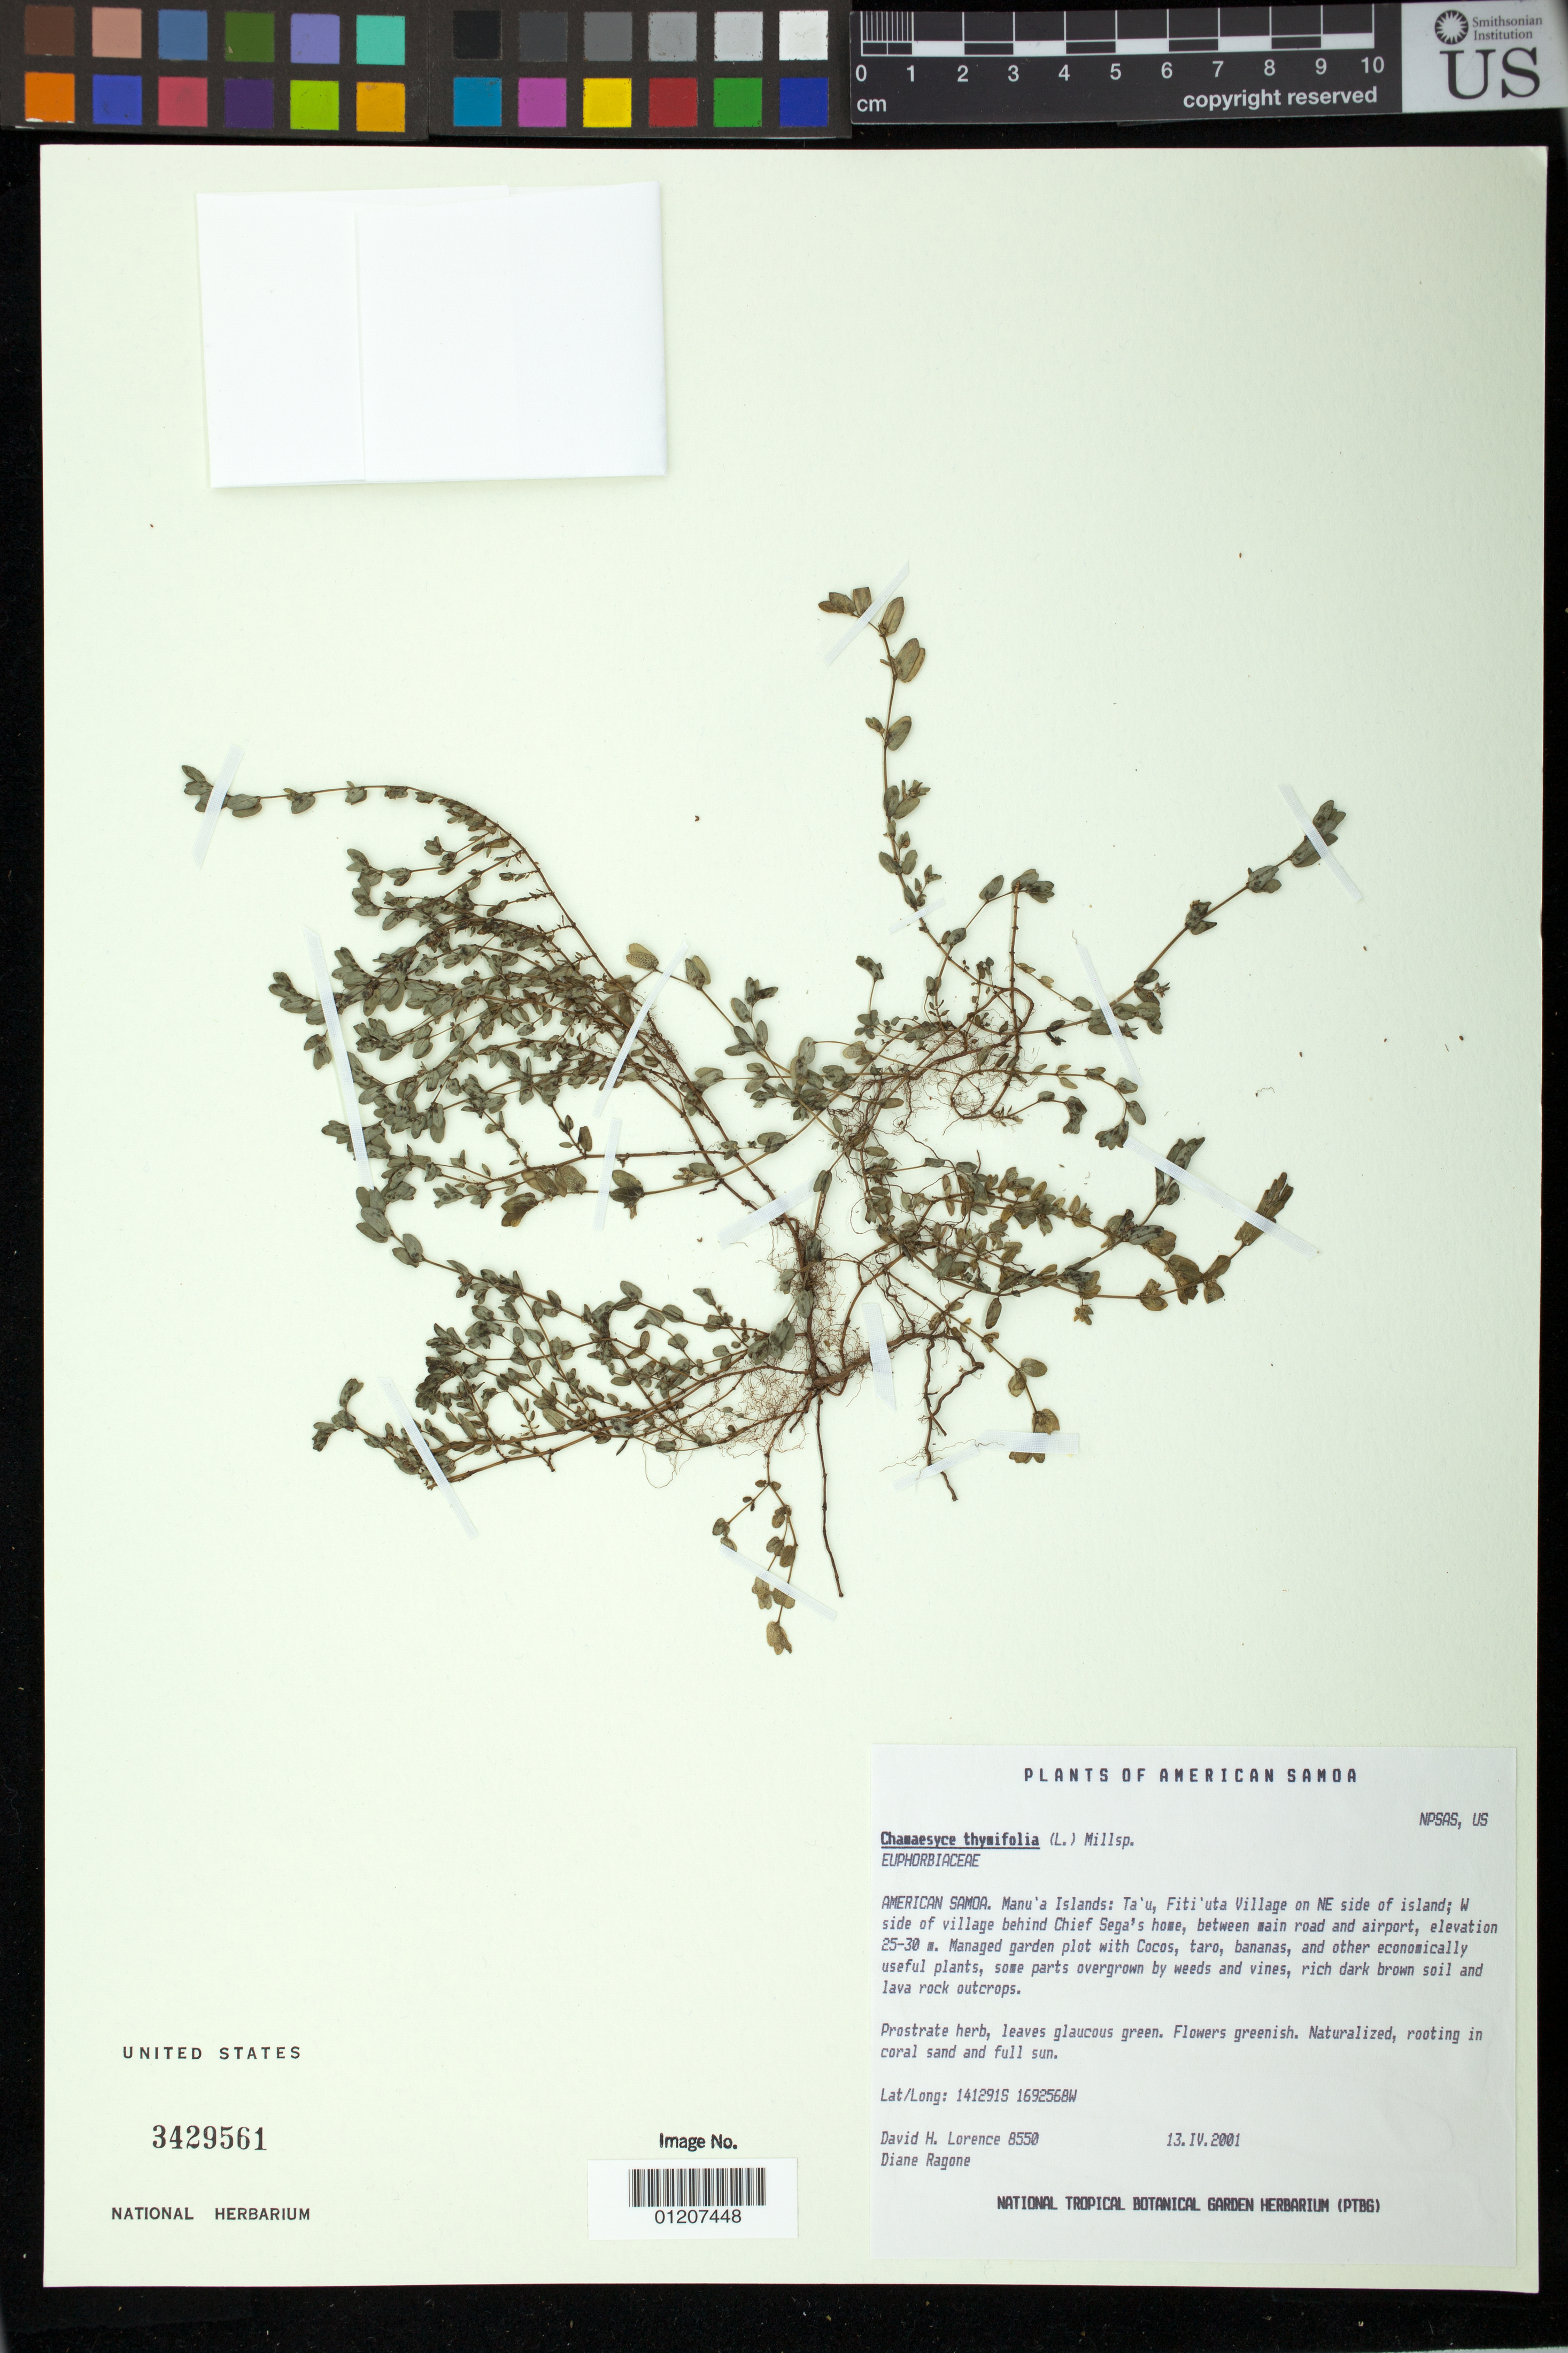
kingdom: Plantae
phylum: Tracheophyta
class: Magnoliopsida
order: Malpighiales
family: Euphorbiaceae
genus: Euphorbia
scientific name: Euphorbia thymifolia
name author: L.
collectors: D. Lorence & D. Ragone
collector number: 8550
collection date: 2001-04-13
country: American Samoa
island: Ta'u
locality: Fiti'uta Village on Ne side of island; W side of village behind chief Sega's home, between main road and airport.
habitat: Full sun. Managed garden plot.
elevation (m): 25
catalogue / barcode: US 3429561